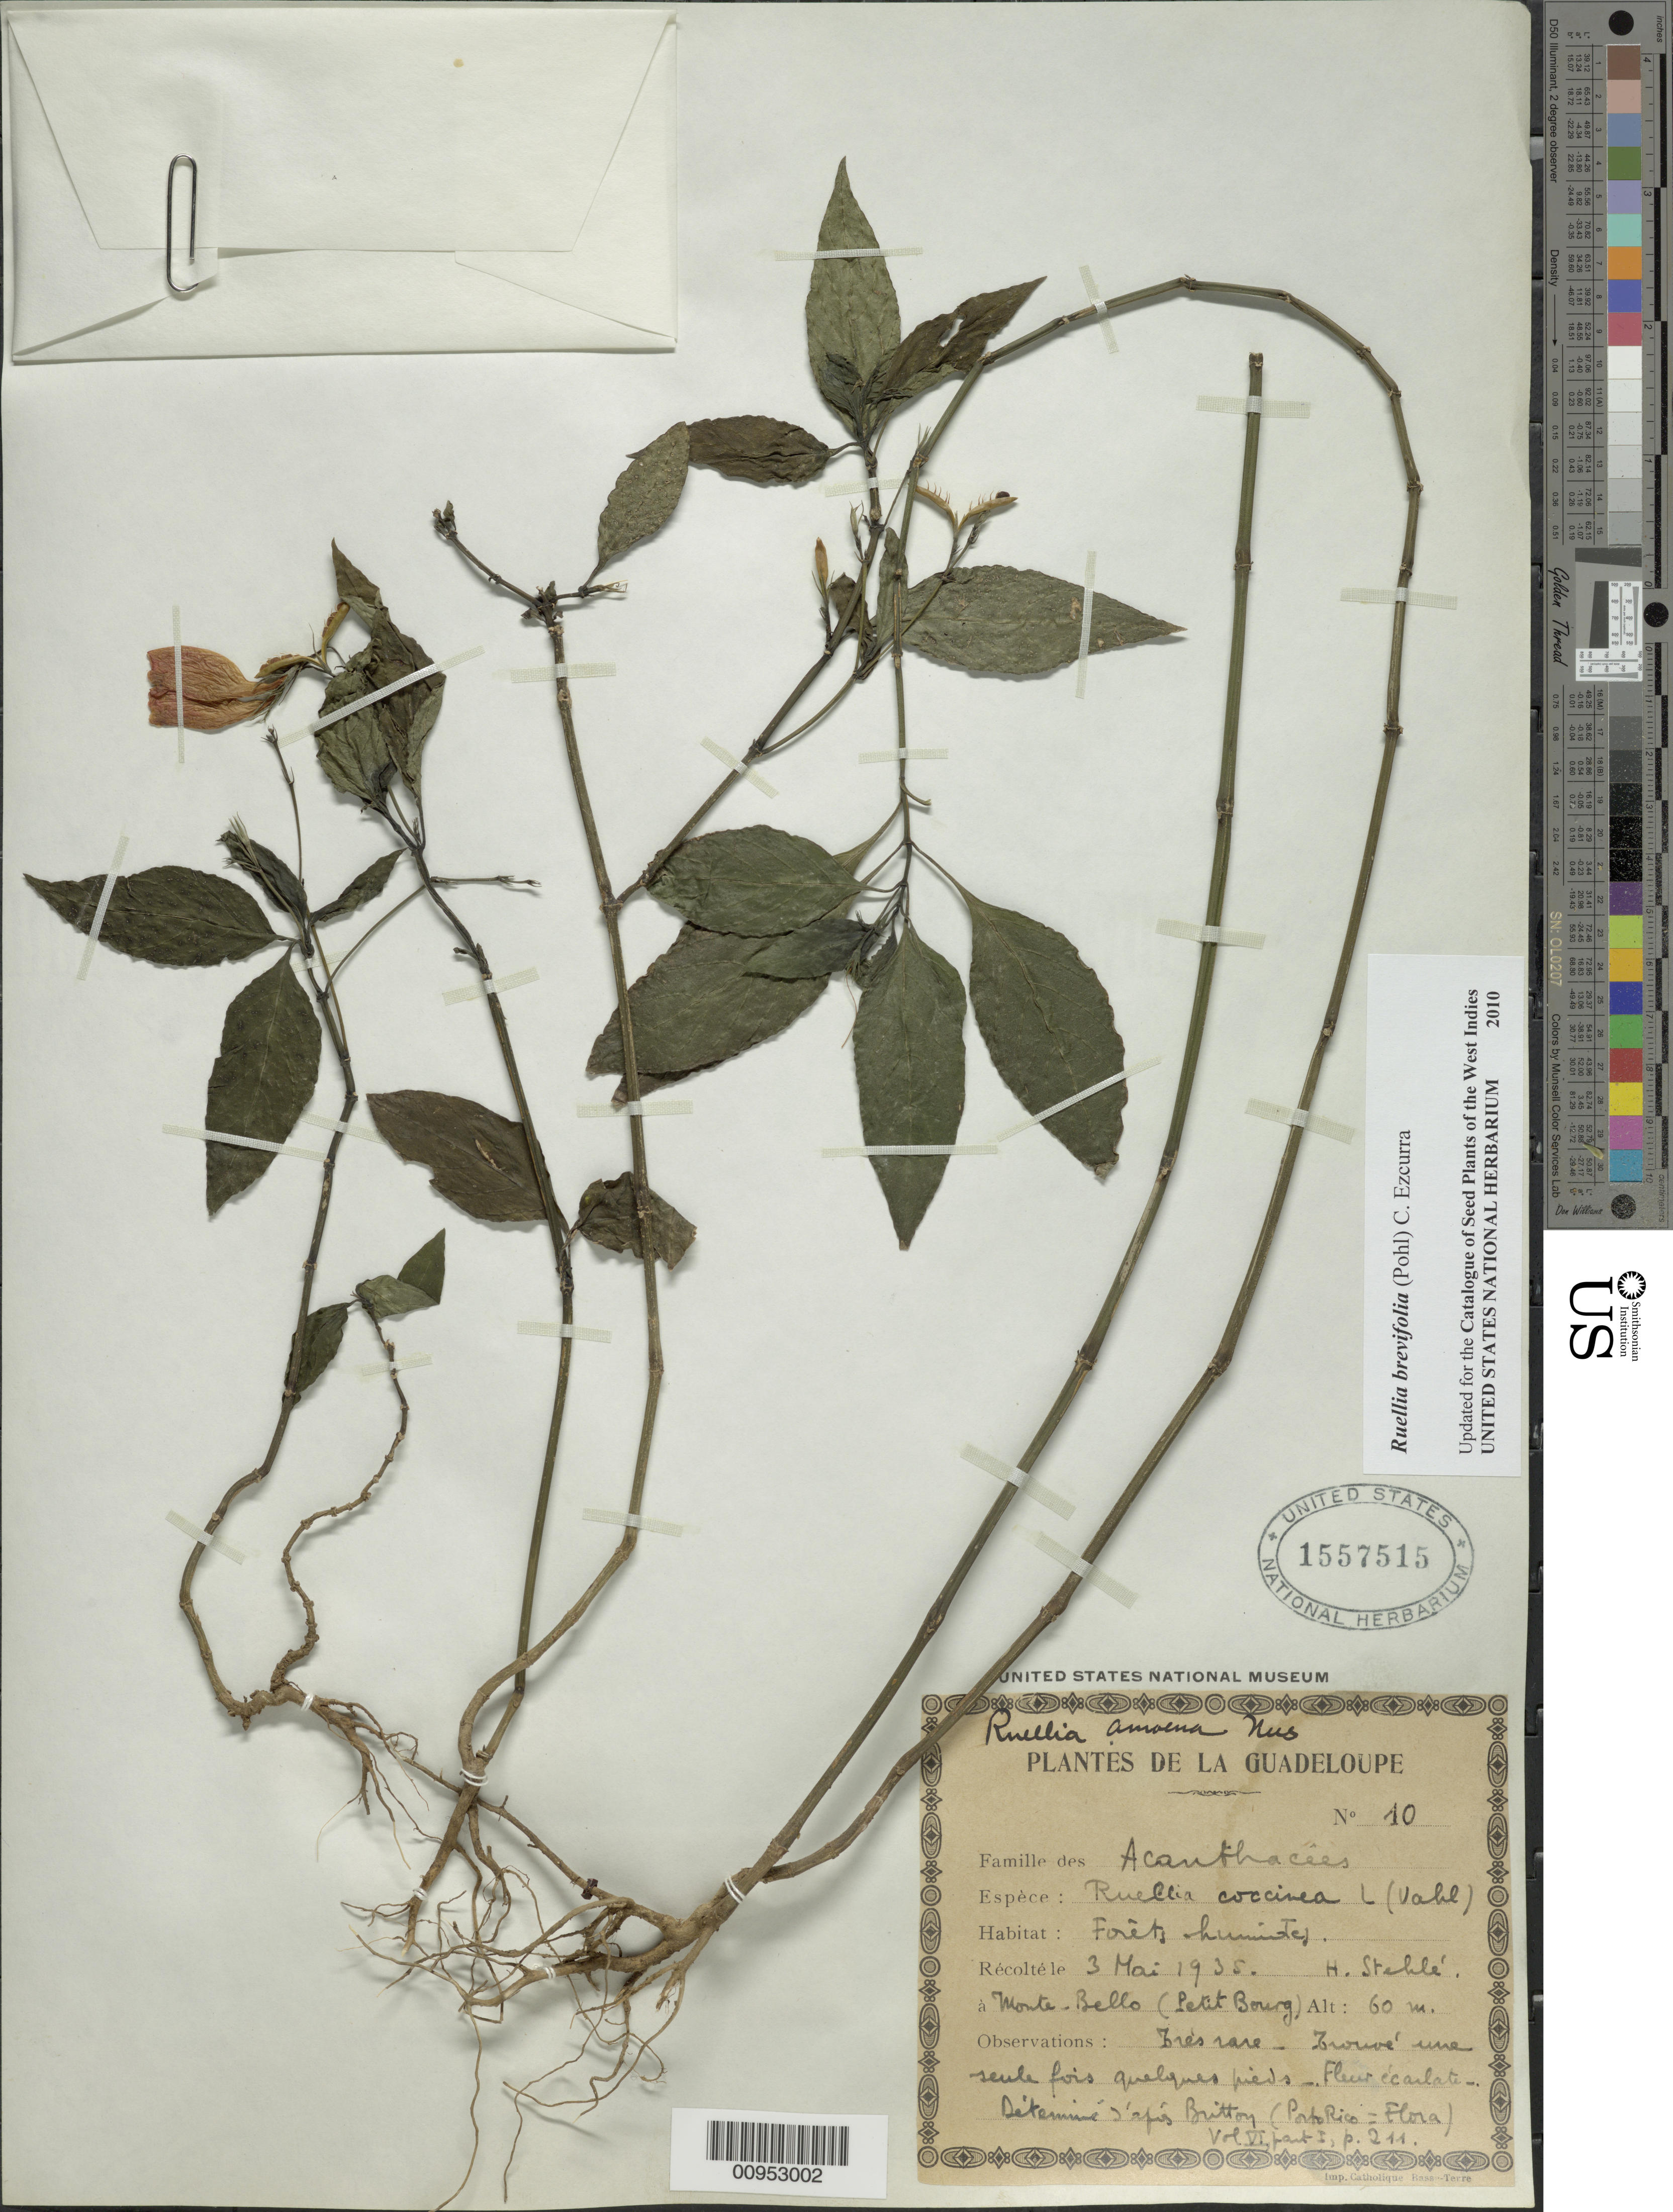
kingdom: Plantae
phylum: Tracheophyta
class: Magnoliopsida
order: Lamiales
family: Acanthaceae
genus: Ruellia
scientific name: Ruellia brevifolia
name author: (Pohl) C. Ezcurra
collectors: H. Stehlé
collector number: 10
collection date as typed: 03 May 1935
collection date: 1935-05-03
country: Guadeloupe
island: Basse Terre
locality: Monte-Bello (Petit Bourg)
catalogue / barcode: US 1557515